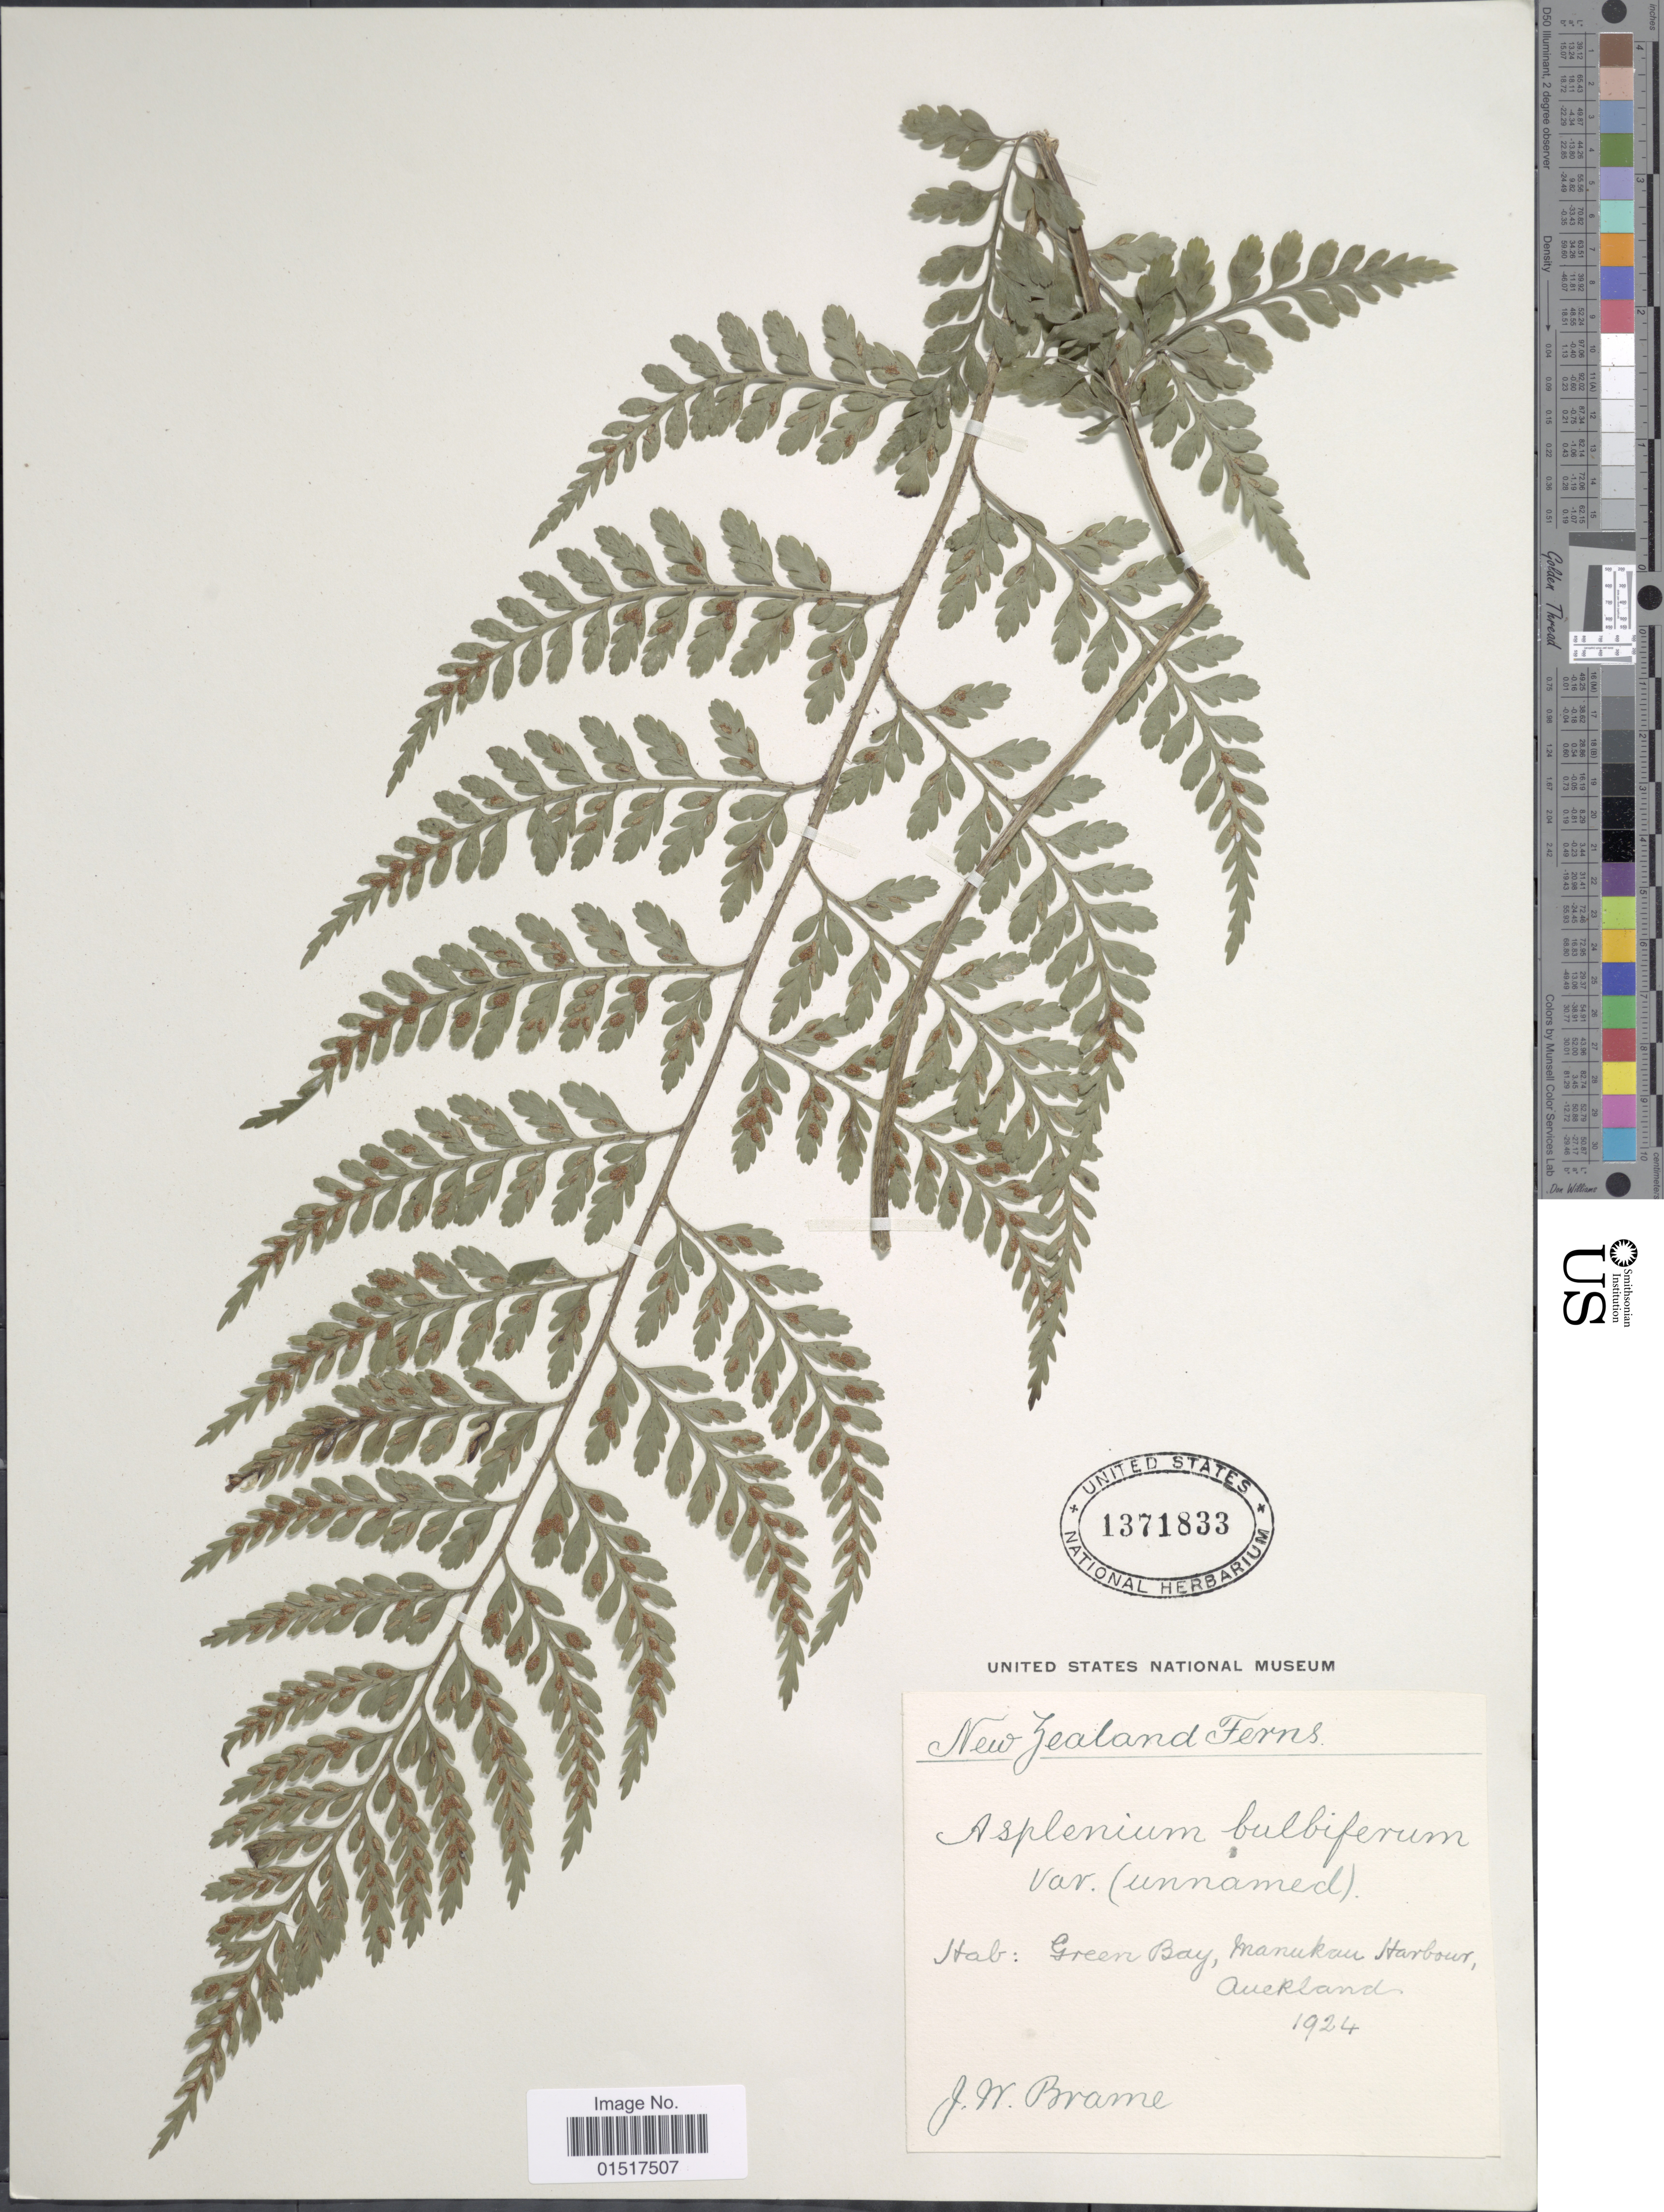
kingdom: Plantae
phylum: Tracheophyta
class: Polypodiopsida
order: Polypodiales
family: Aspleniaceae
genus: Asplenium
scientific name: Asplenium bulbiferum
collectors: J. Brame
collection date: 1924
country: New Zealand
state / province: Auckland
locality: Green Bay, Manukau Harbour, Auckland.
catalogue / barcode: US 1371833